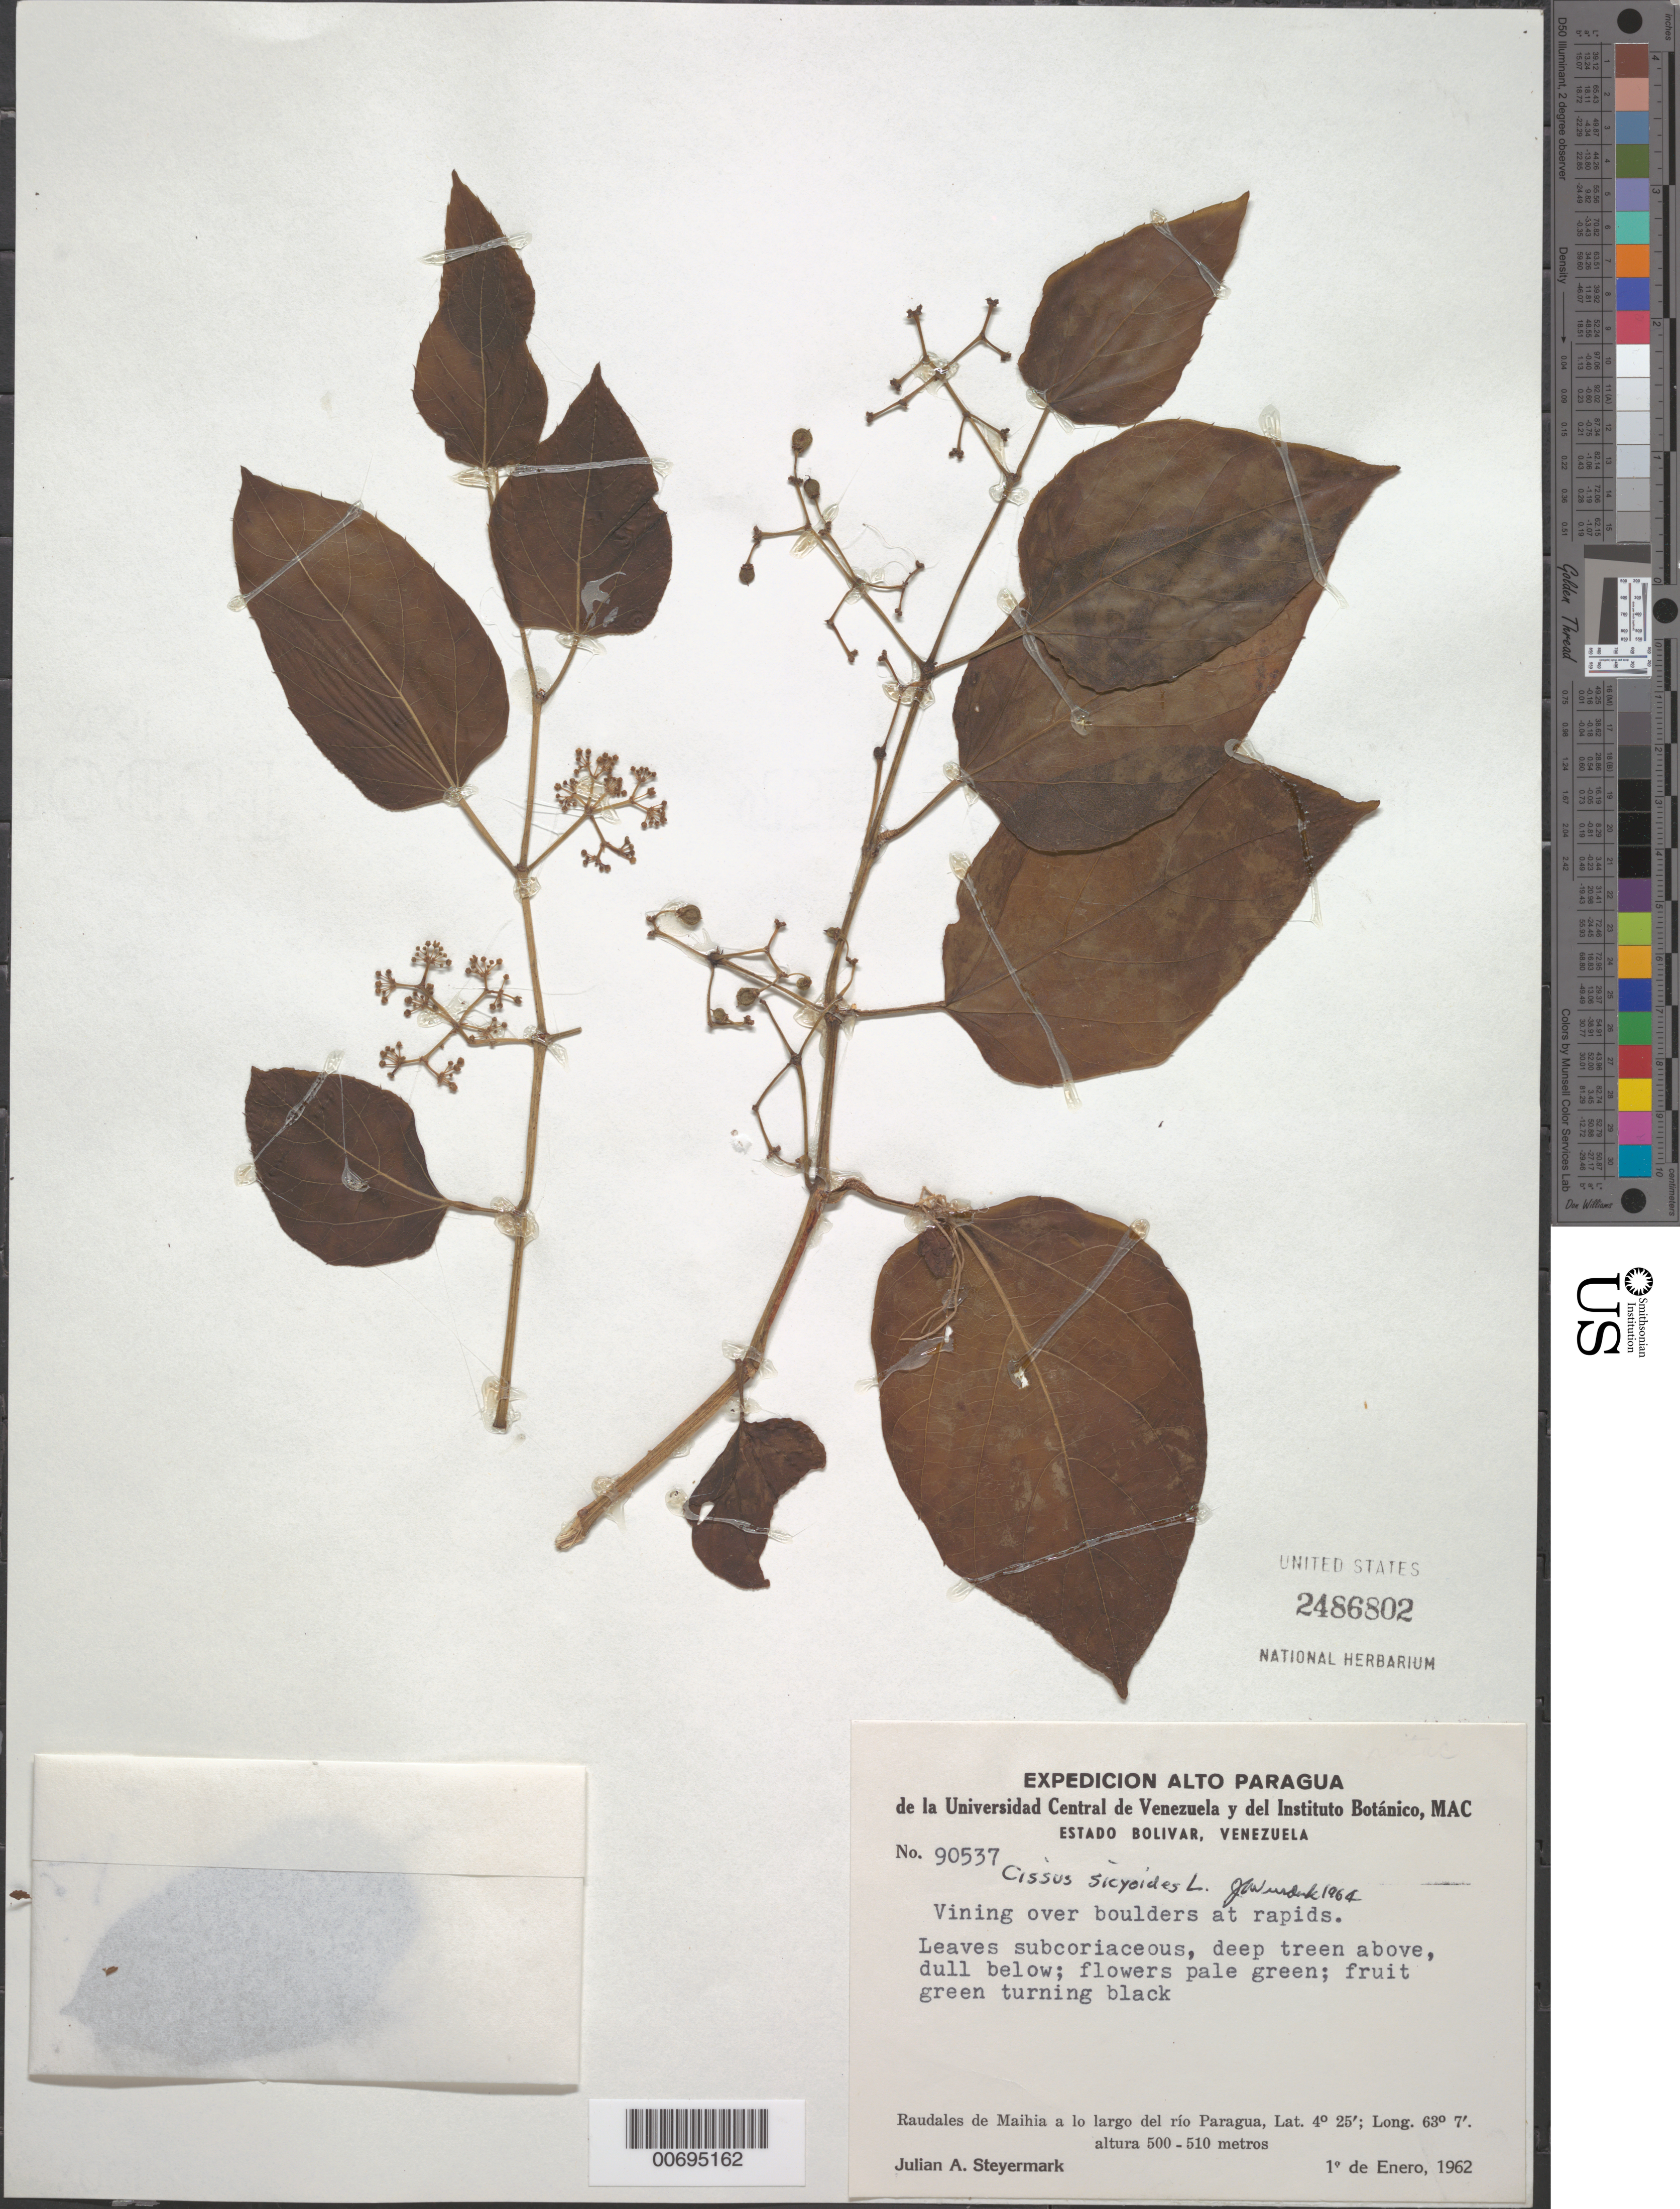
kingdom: Plantae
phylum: Tracheophyta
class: Magnoliopsida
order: Vitales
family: Vitaceae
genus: Cissus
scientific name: Cissus verticillata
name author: (L.) Nicolson & C.E. Jarvis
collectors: J. Steyermark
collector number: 90537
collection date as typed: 1-Jan-62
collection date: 1962-01-01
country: Venezuela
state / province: Bolívar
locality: Raudales de Maihia, Rió Paragua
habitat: Over boulders at rapids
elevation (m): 500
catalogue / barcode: US 2486802